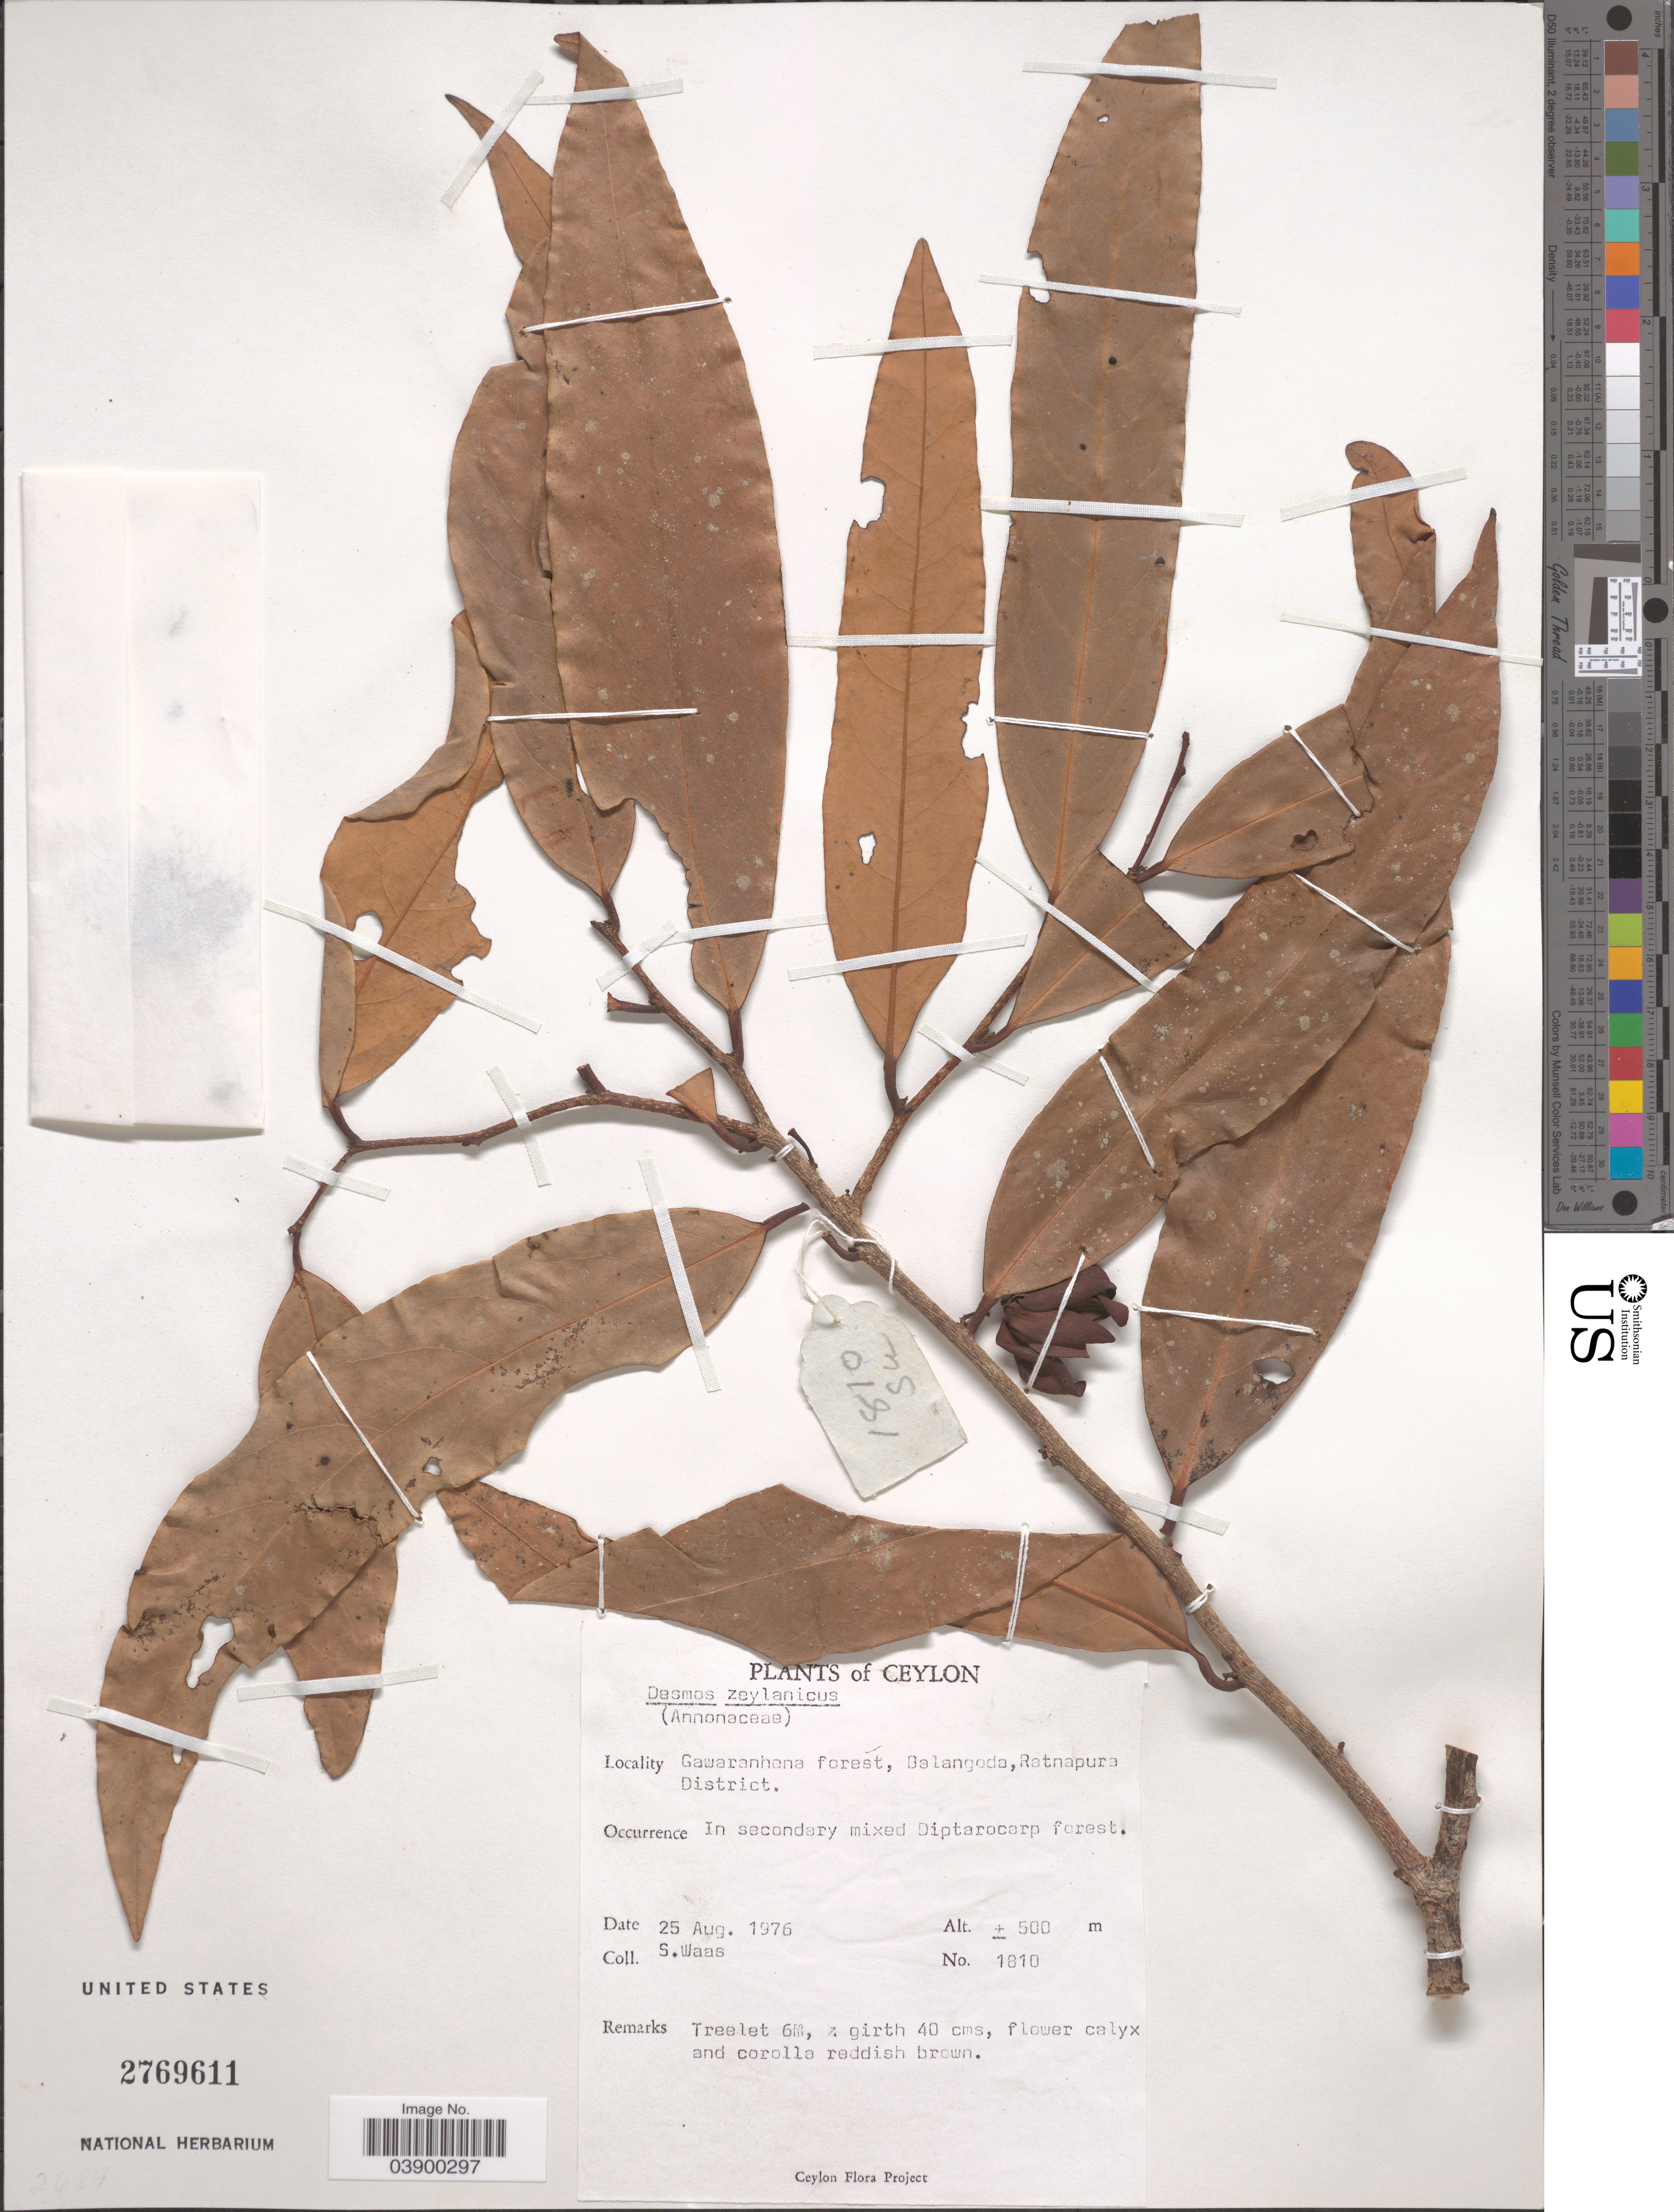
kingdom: Plantae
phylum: Tracheophyta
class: Magnoliopsida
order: Magnoliales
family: Annonaceae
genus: Desmos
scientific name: Desmos zeylanicus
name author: (Hook. f. & Thomson) Saff.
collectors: S. Waas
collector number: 1810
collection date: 1976-08-25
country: Sri Lanka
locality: Ceylon. Gawaranhena forest, Balangoda, Ratnapura District.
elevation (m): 500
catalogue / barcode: US 2769611